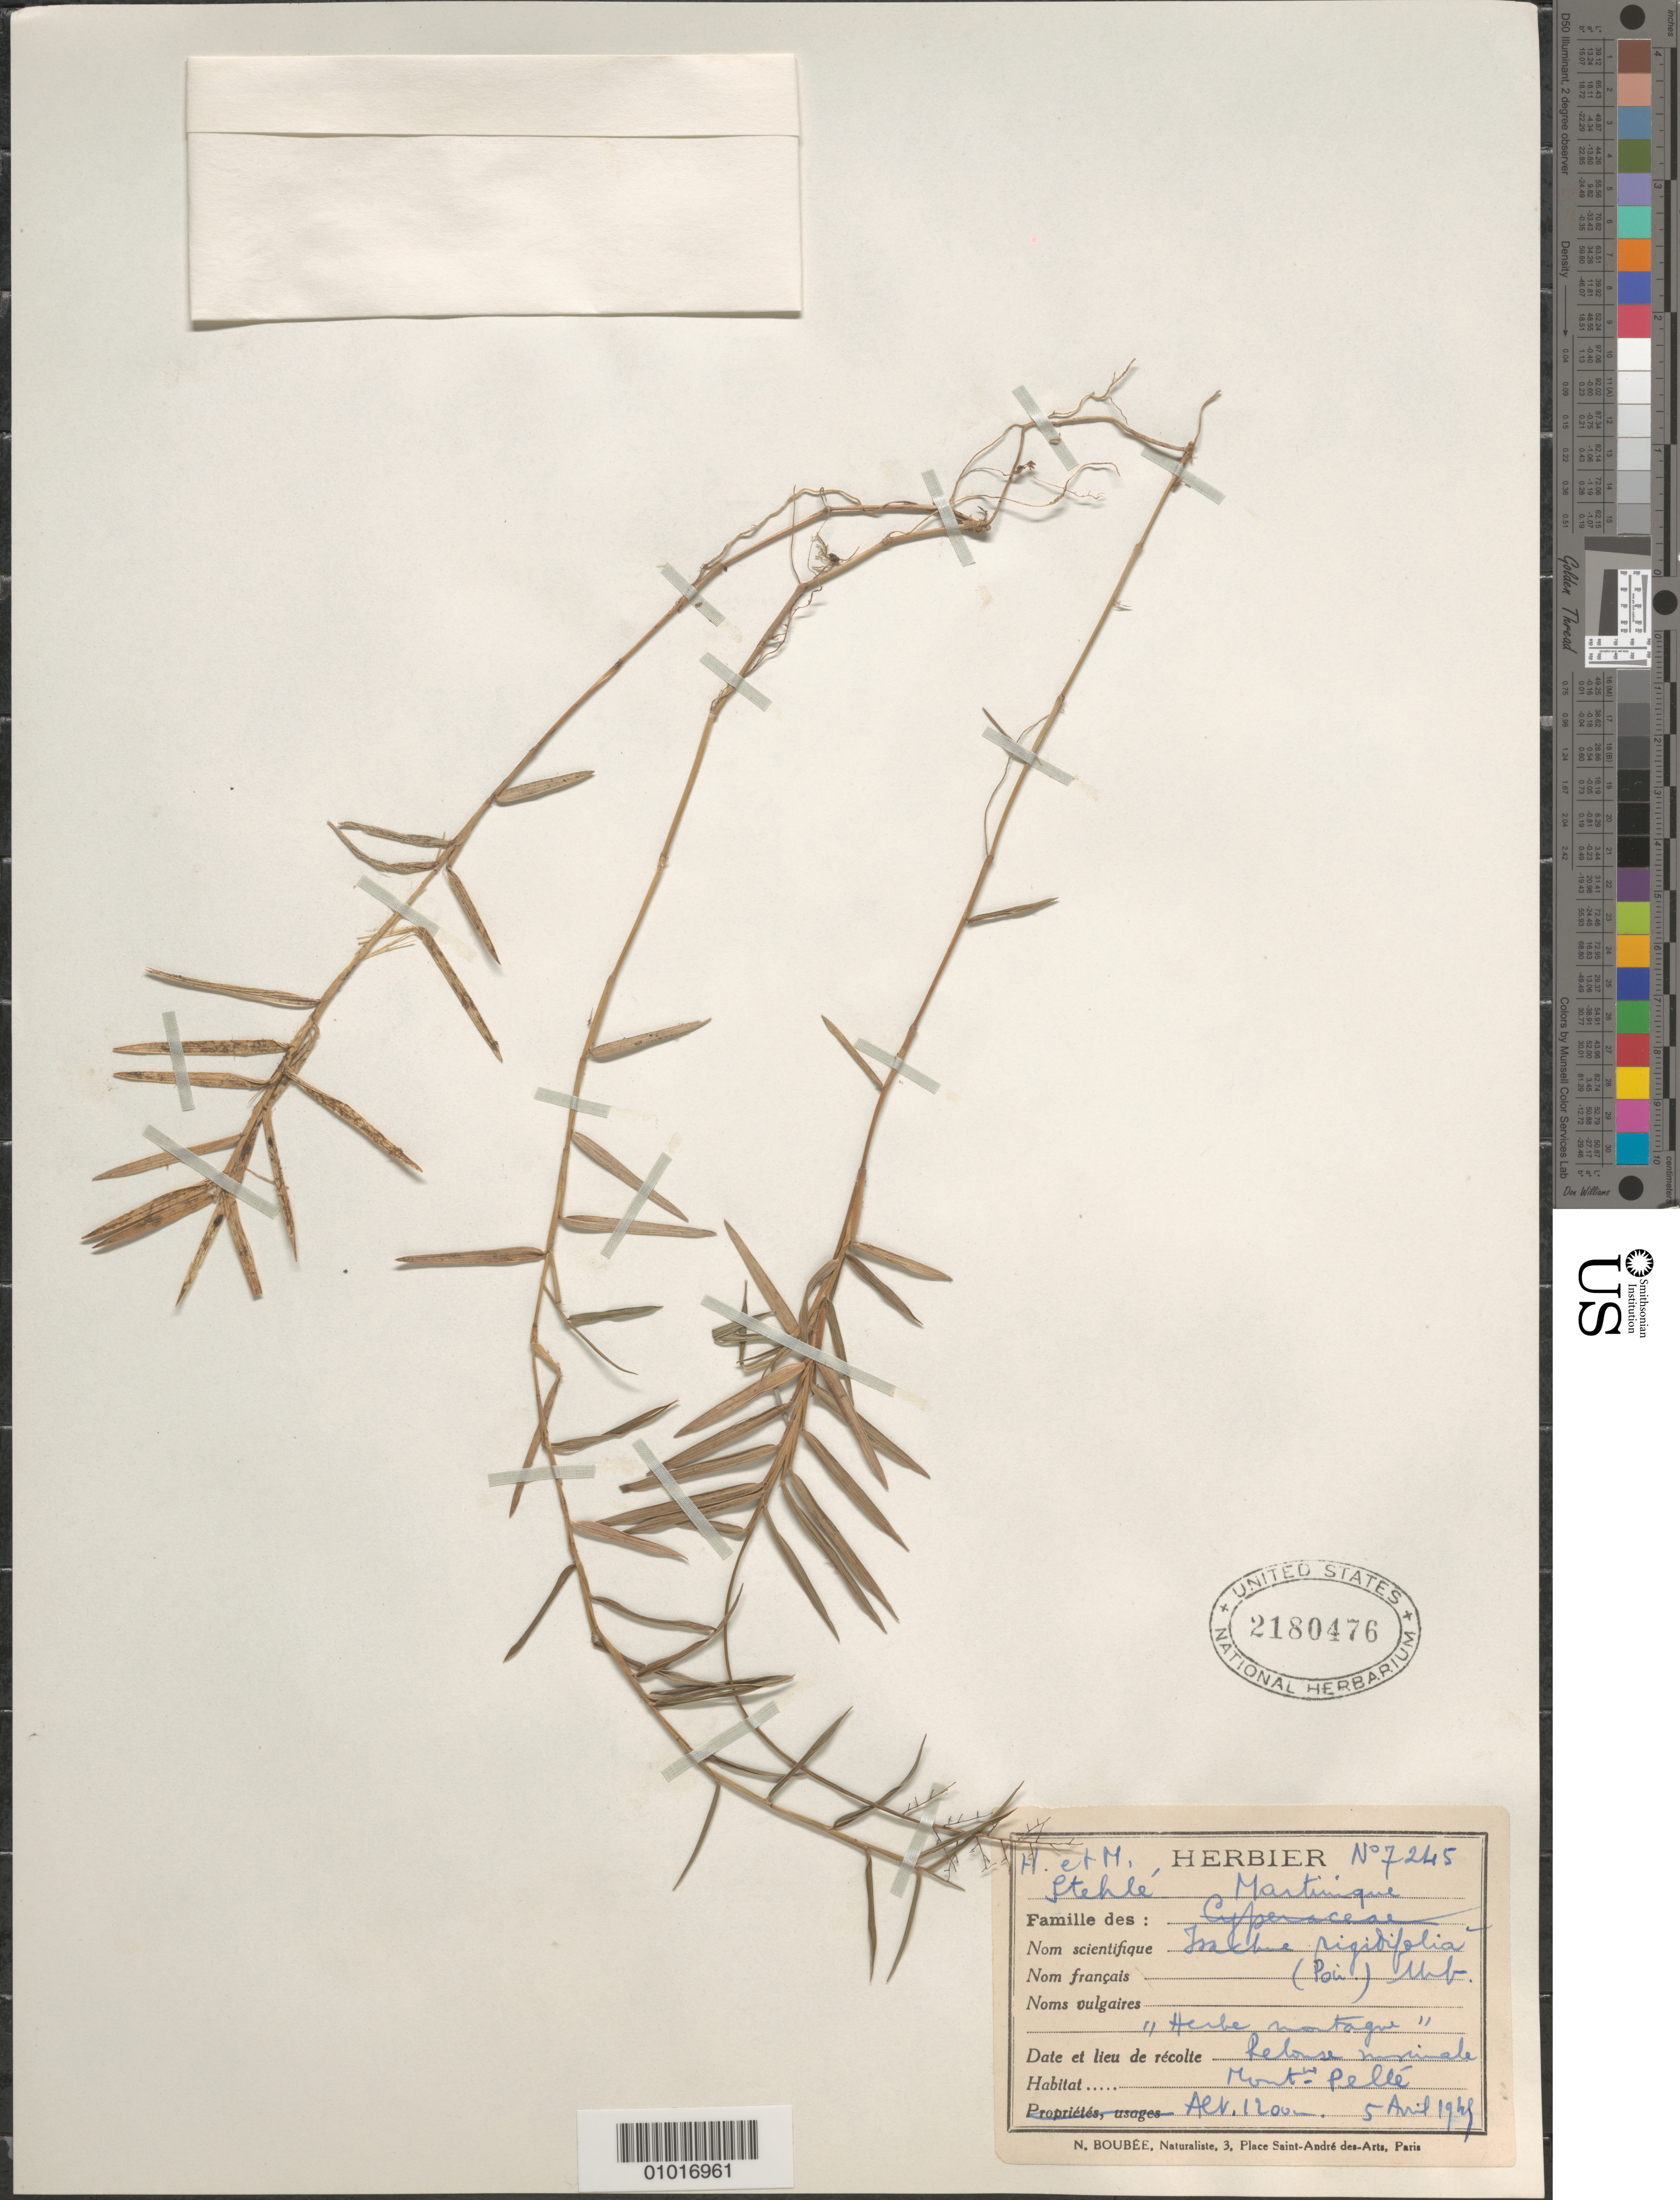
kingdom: Plantae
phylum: Tracheophyta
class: Liliopsida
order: Poales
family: Poaceae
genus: Isachne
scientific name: Isachne rigidifolia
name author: (Poir.) Urb.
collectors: H. Stehlé & M. Stehlé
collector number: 7245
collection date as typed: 05 Apr 1945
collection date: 1945-04-05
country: Martinique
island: Martinique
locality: Mount Pelei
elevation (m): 1200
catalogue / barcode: US 2180476